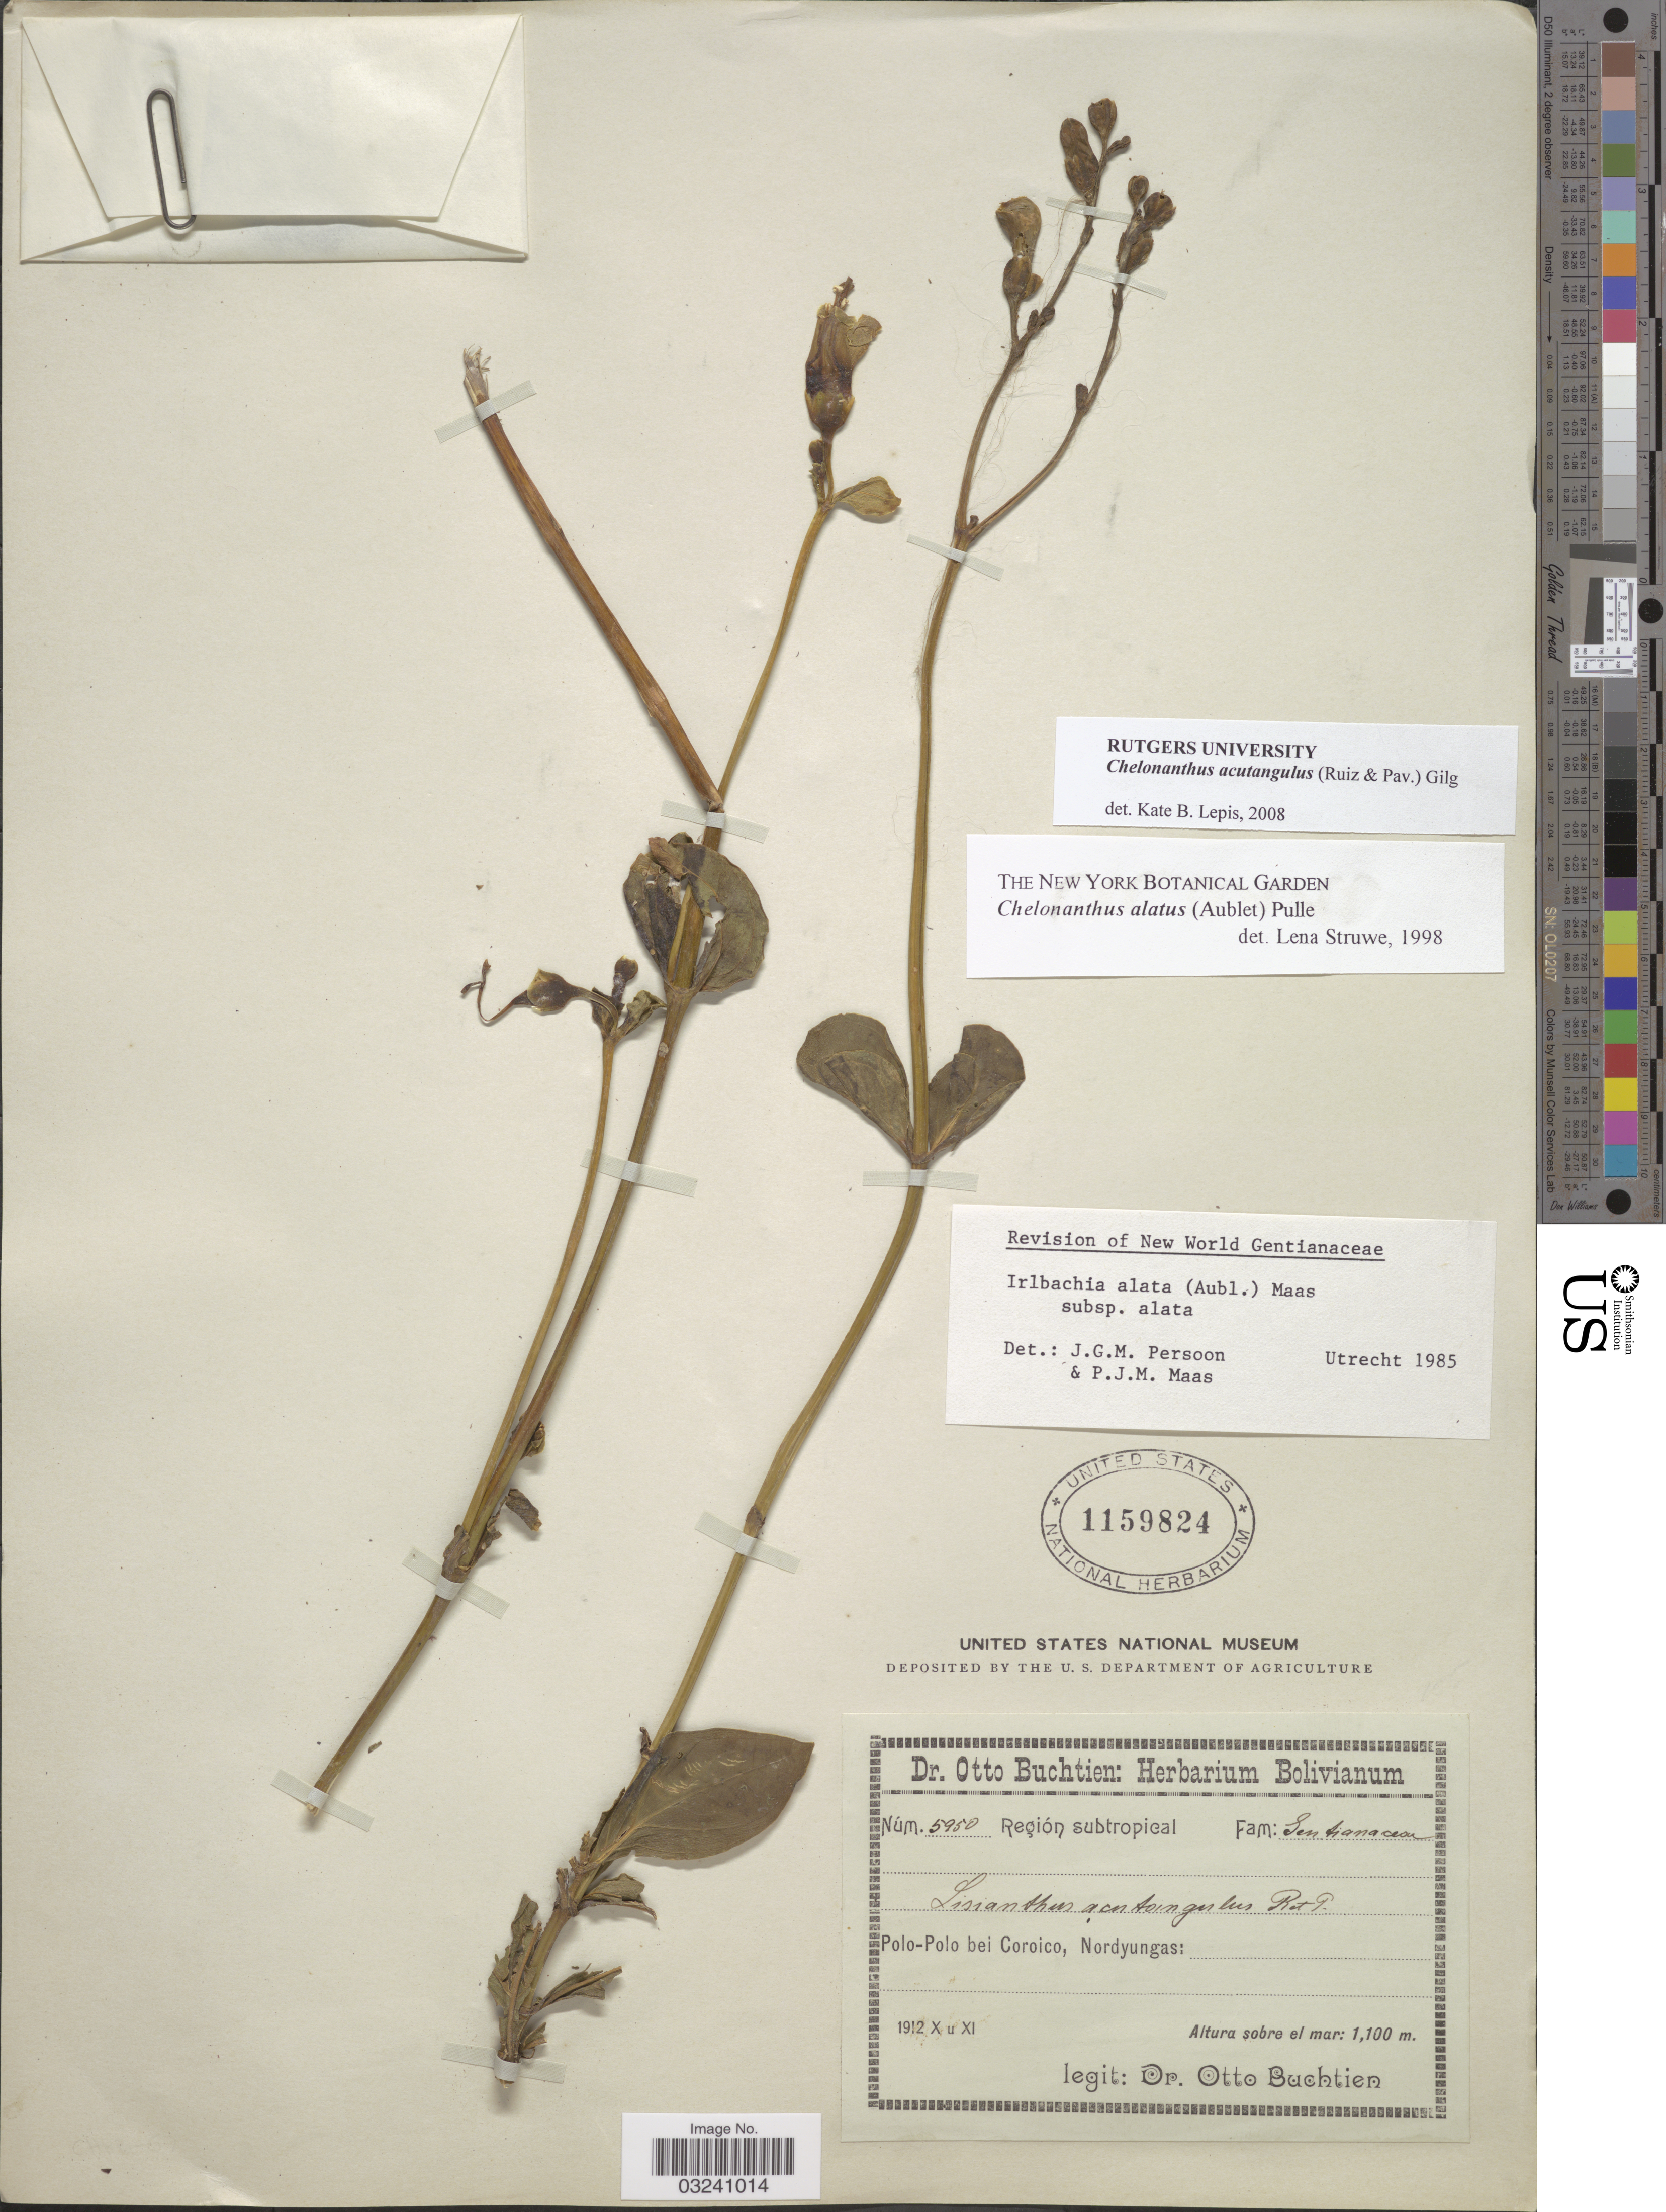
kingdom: Plantae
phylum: Tracheophyta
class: Magnoliopsida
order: Gentianales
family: Gentianaceae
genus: Chelonanthus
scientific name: Chelonanthus acutangulus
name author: (Ruiz & Pav.) Gilg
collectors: O. Buchtien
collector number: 5950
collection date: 1912-10/1912-11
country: Bolivia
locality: Polo-Polo bei Coroico, Nordyungas.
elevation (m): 1100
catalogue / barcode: US 1159824